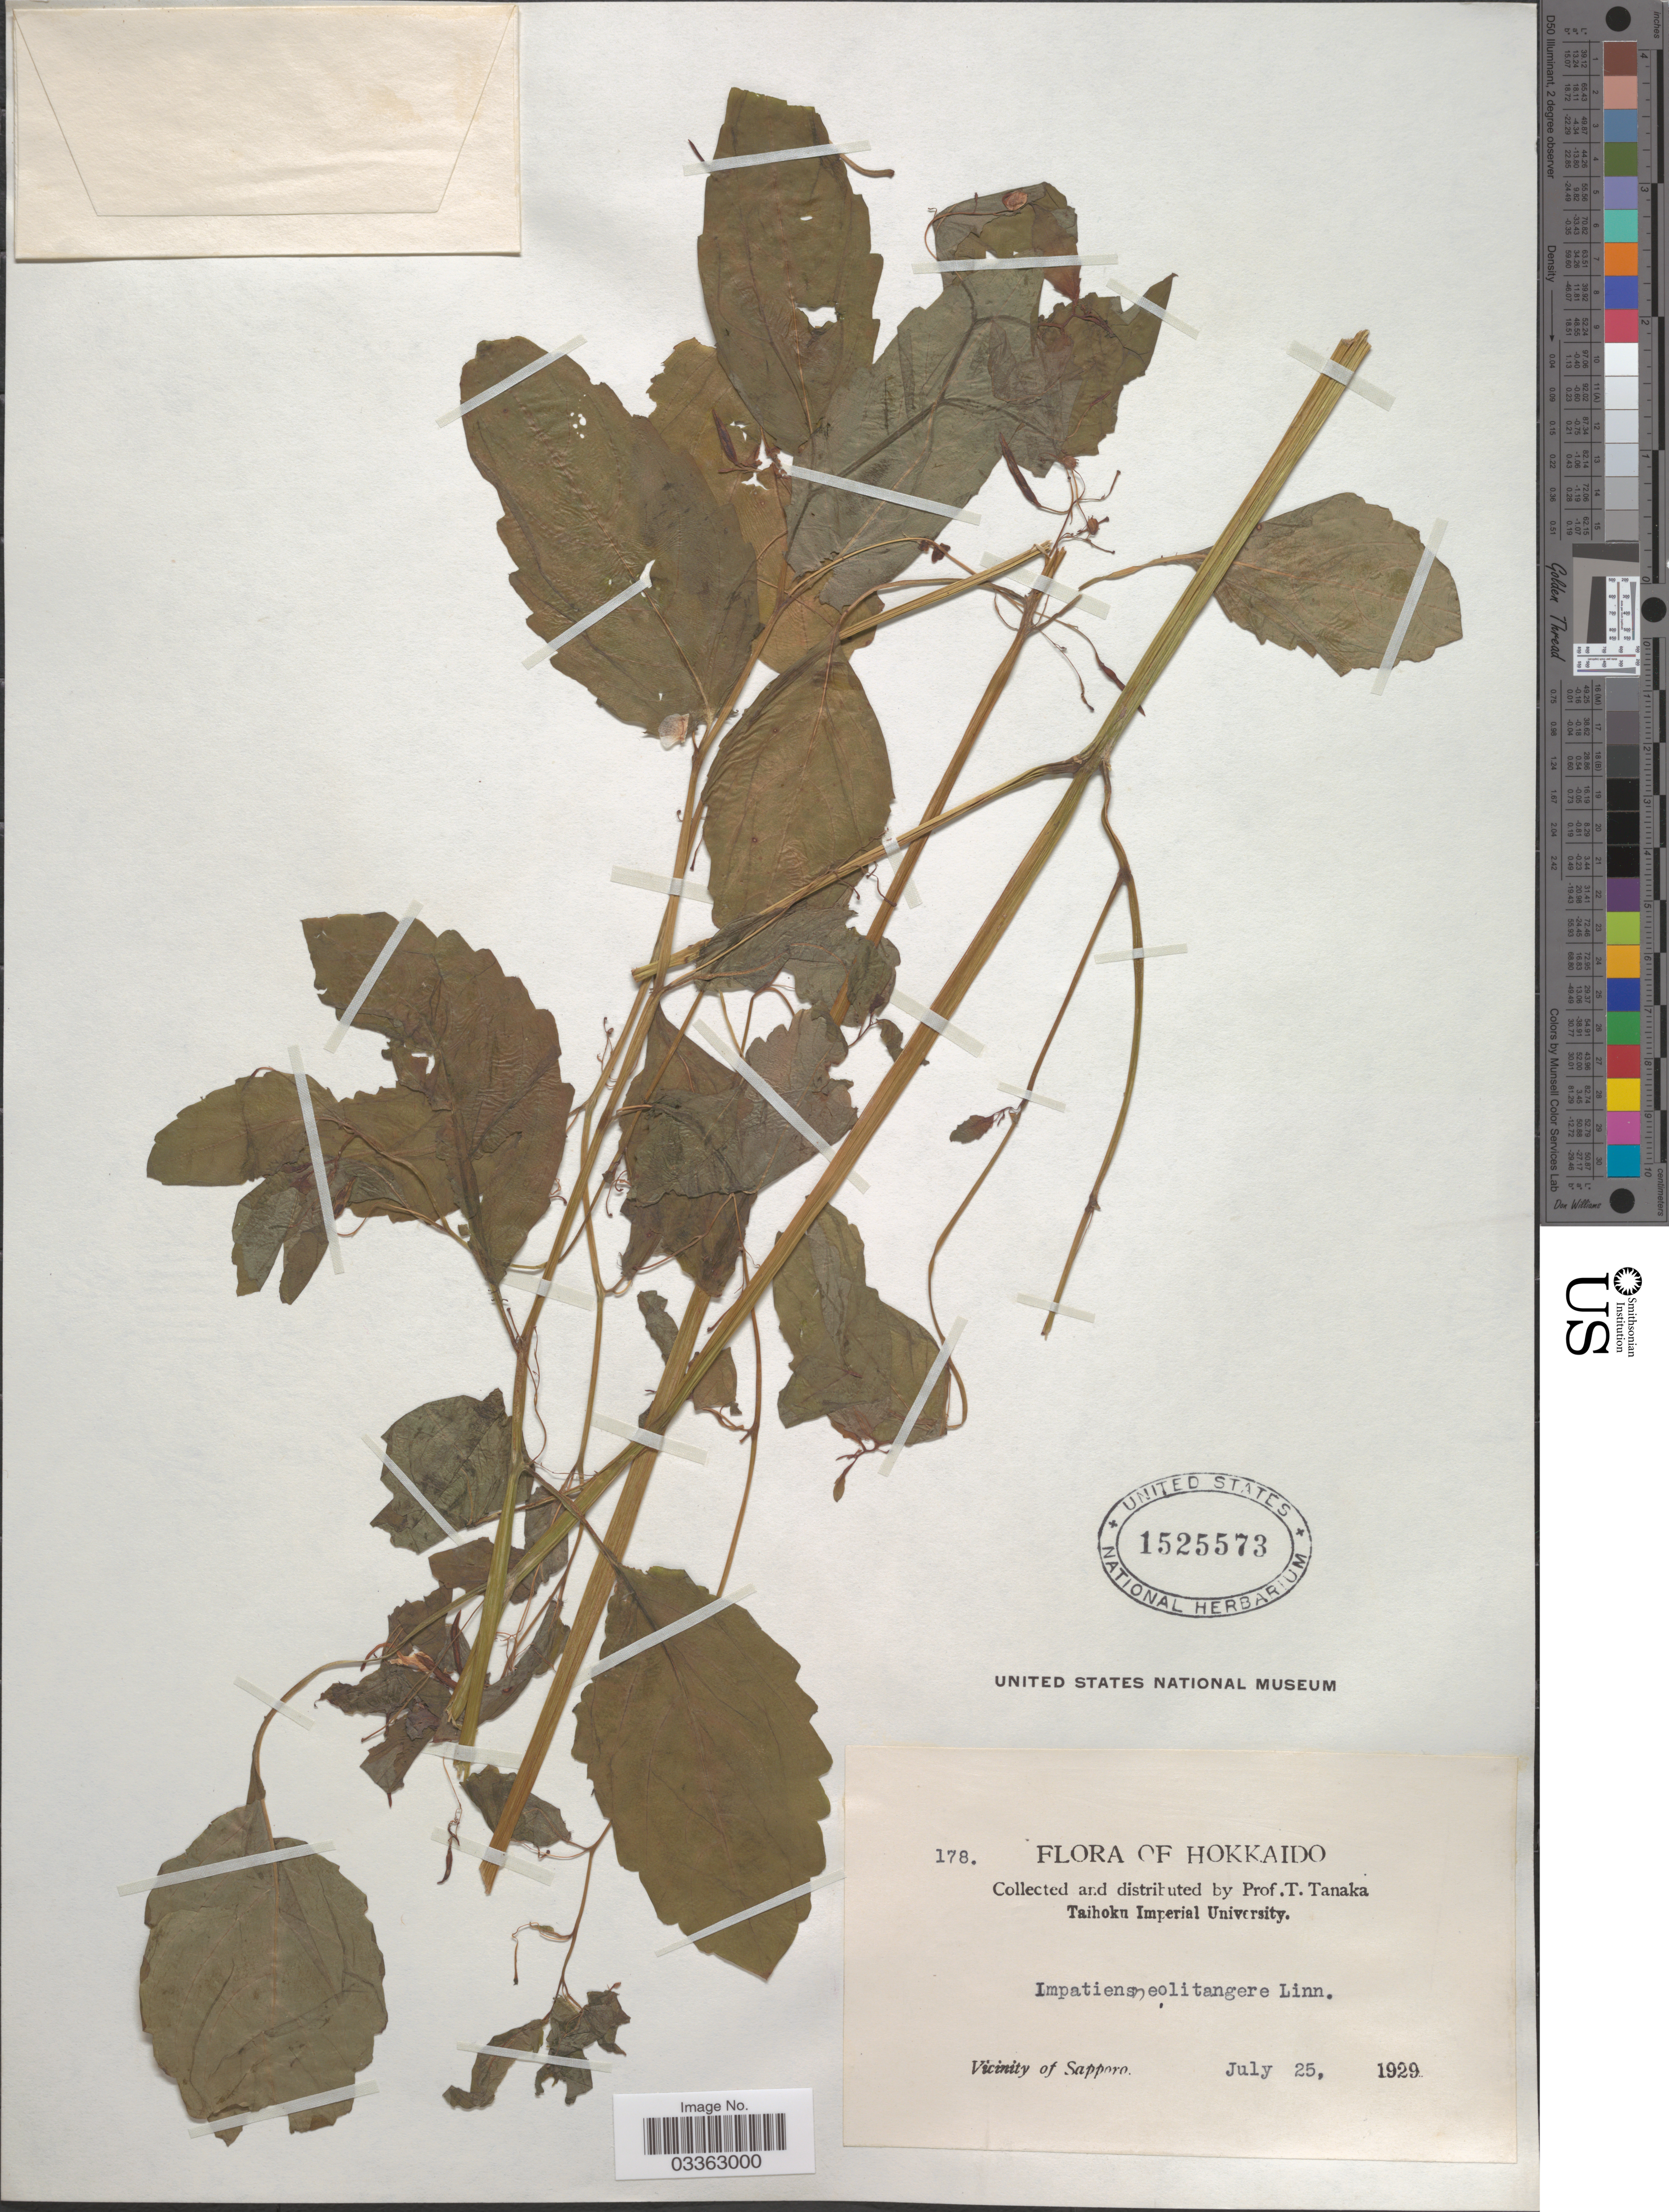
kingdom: Plantae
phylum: Tracheophyta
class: Magnoliopsida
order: Ericales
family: Balsaminaceae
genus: Impatiens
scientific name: Impatiens noli-tangere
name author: L.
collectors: T. Tanaka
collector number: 178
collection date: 1929-07-25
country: Japan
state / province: Hokkaidō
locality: Vicinity of Sapporo.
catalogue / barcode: US 1525573